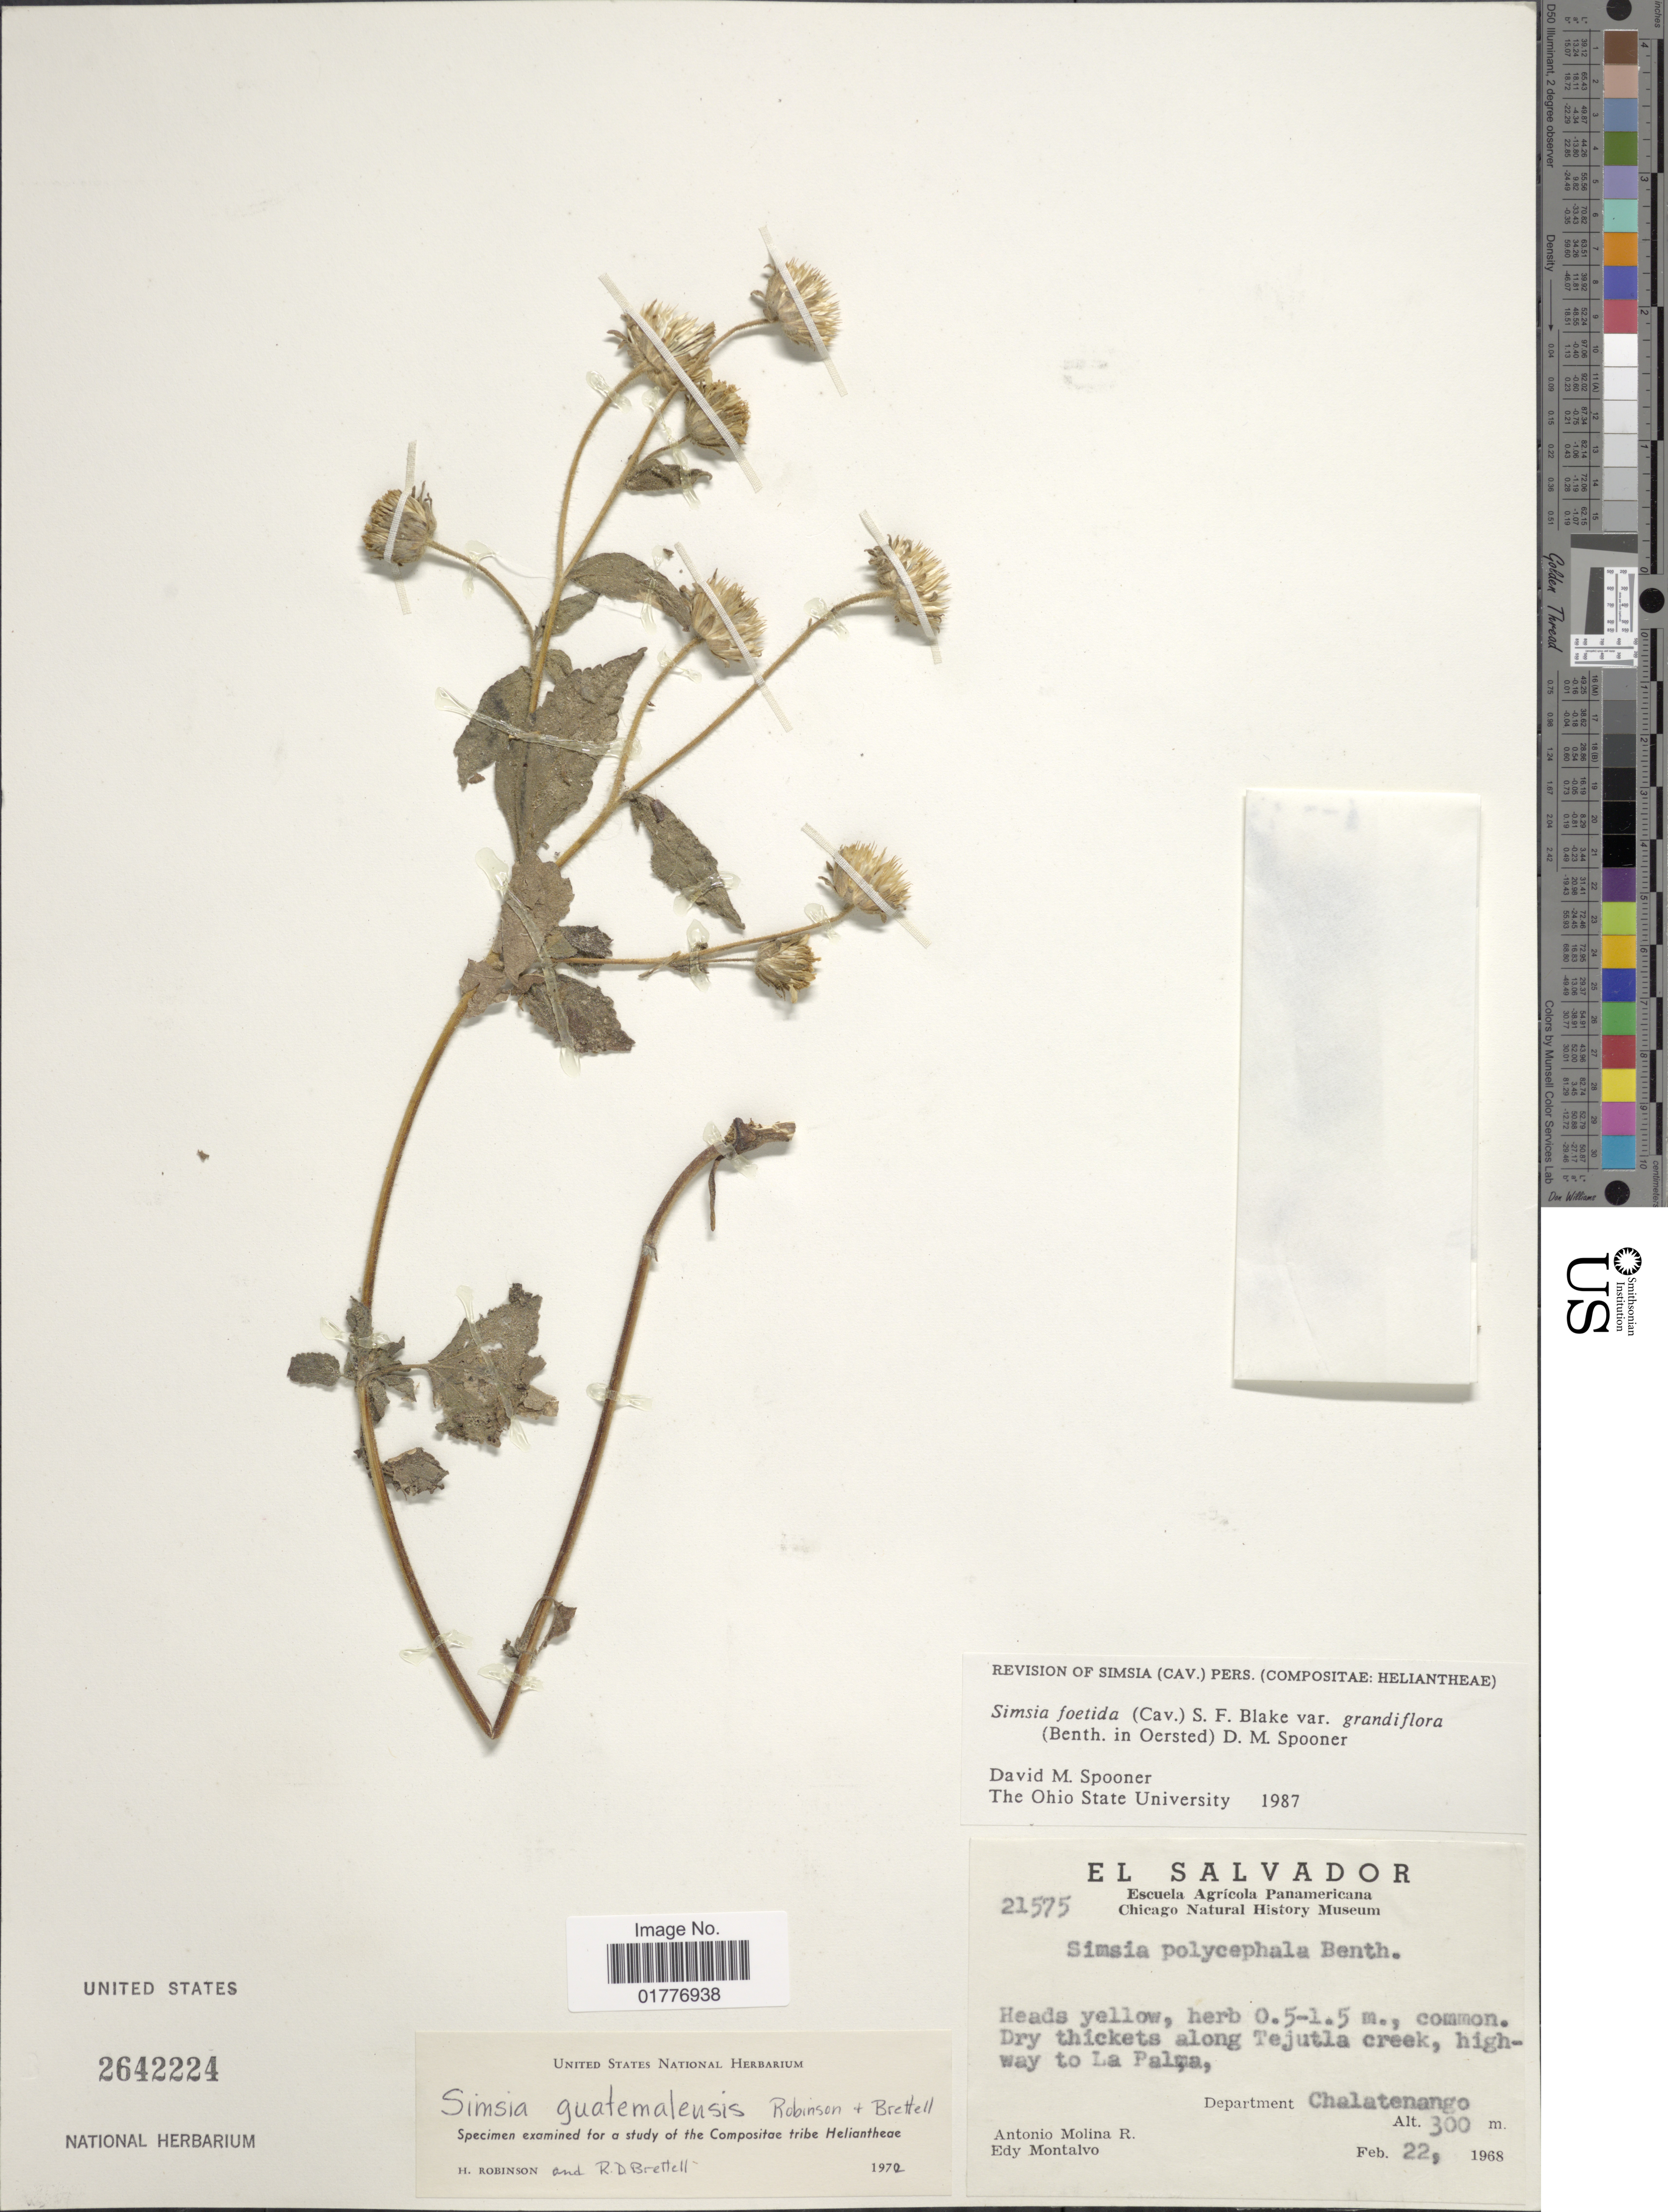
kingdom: Plantae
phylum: Tracheophyta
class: Magnoliopsida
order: Asterales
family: Asteraceae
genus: Simsia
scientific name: Simsia foetida var. grandiflora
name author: (Benth.) D.M. Spooner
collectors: A. Molina R. & E. A. Montalvo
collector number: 21575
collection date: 1968-02-22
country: El Salvador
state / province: Chalatenango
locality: Dry thickets along Tejutla creekm highway to La Palma, Department Chalatenango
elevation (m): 300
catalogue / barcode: US 2642224